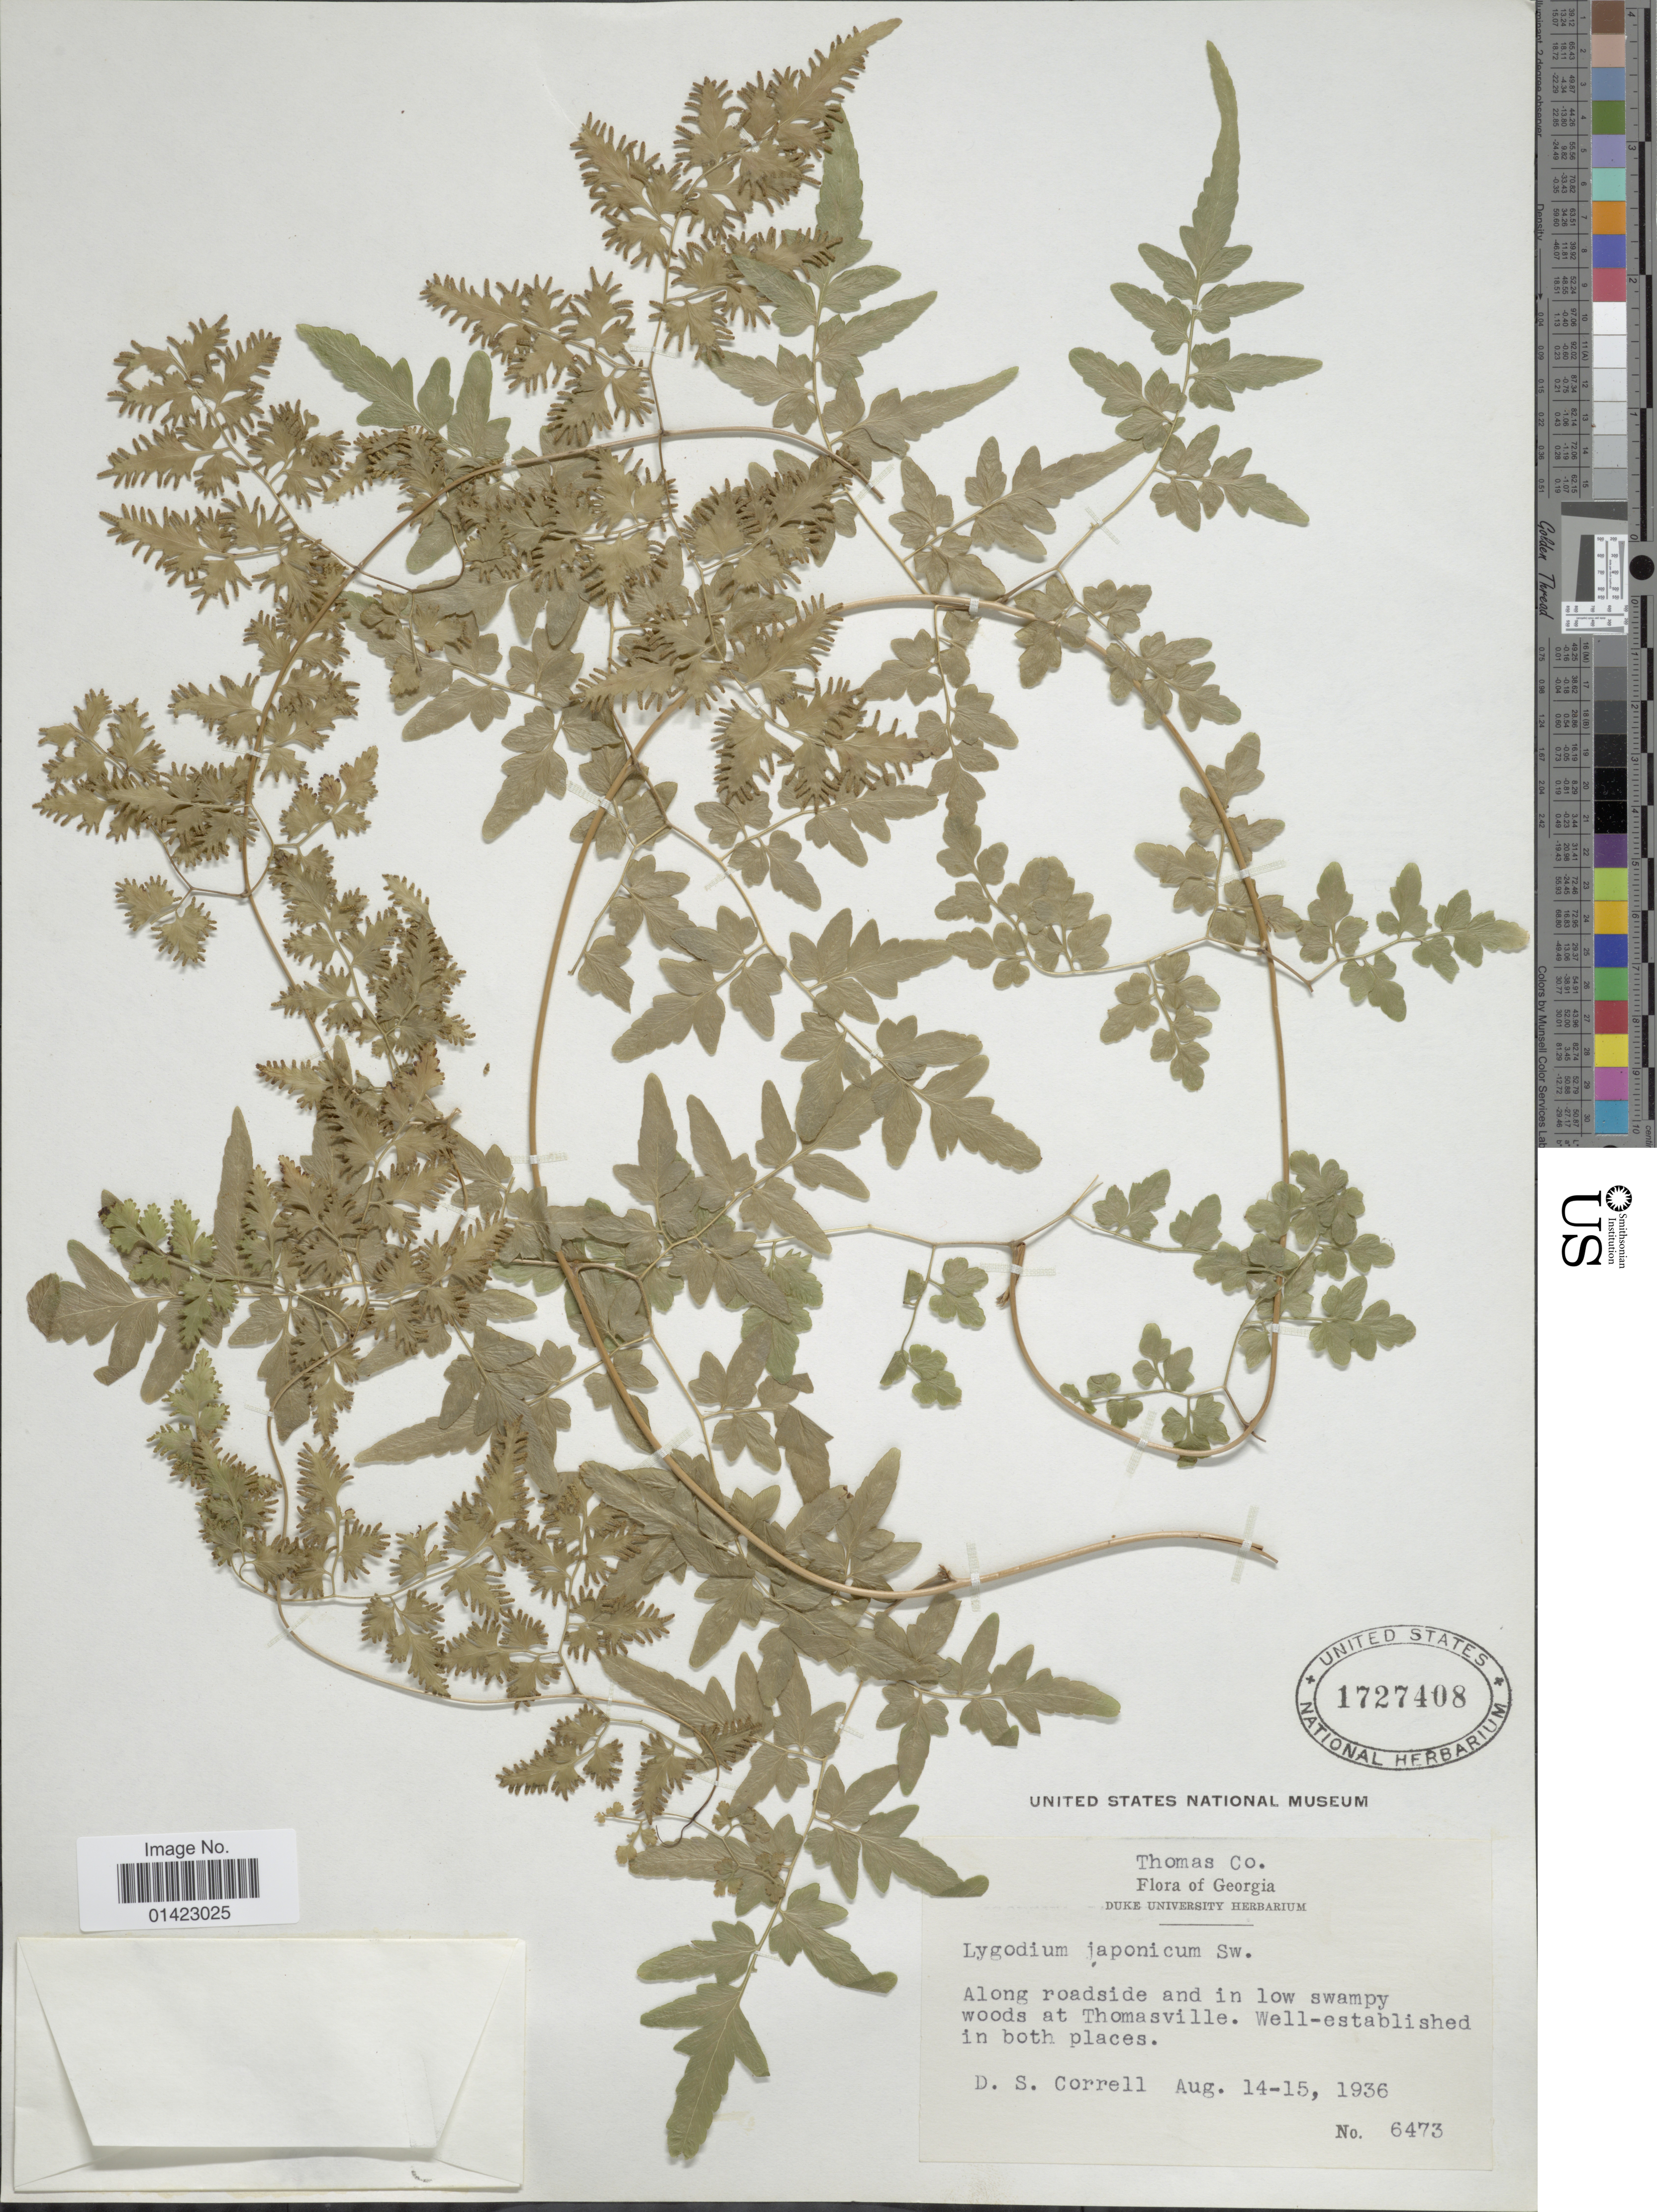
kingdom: Plantae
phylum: Tracheophyta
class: Polypodiopsida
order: Schizaeales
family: Lygodiaceae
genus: Lygodium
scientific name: Lygodium japonicum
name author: (Thunb.) Sw.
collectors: D. S. Correll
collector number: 6473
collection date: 1936-08-14/1936-08-15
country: United States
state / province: Georgia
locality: Thomas Co., Along roadside and in low swampy woods at Thomasville, Well established in both places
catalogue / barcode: US 1727408